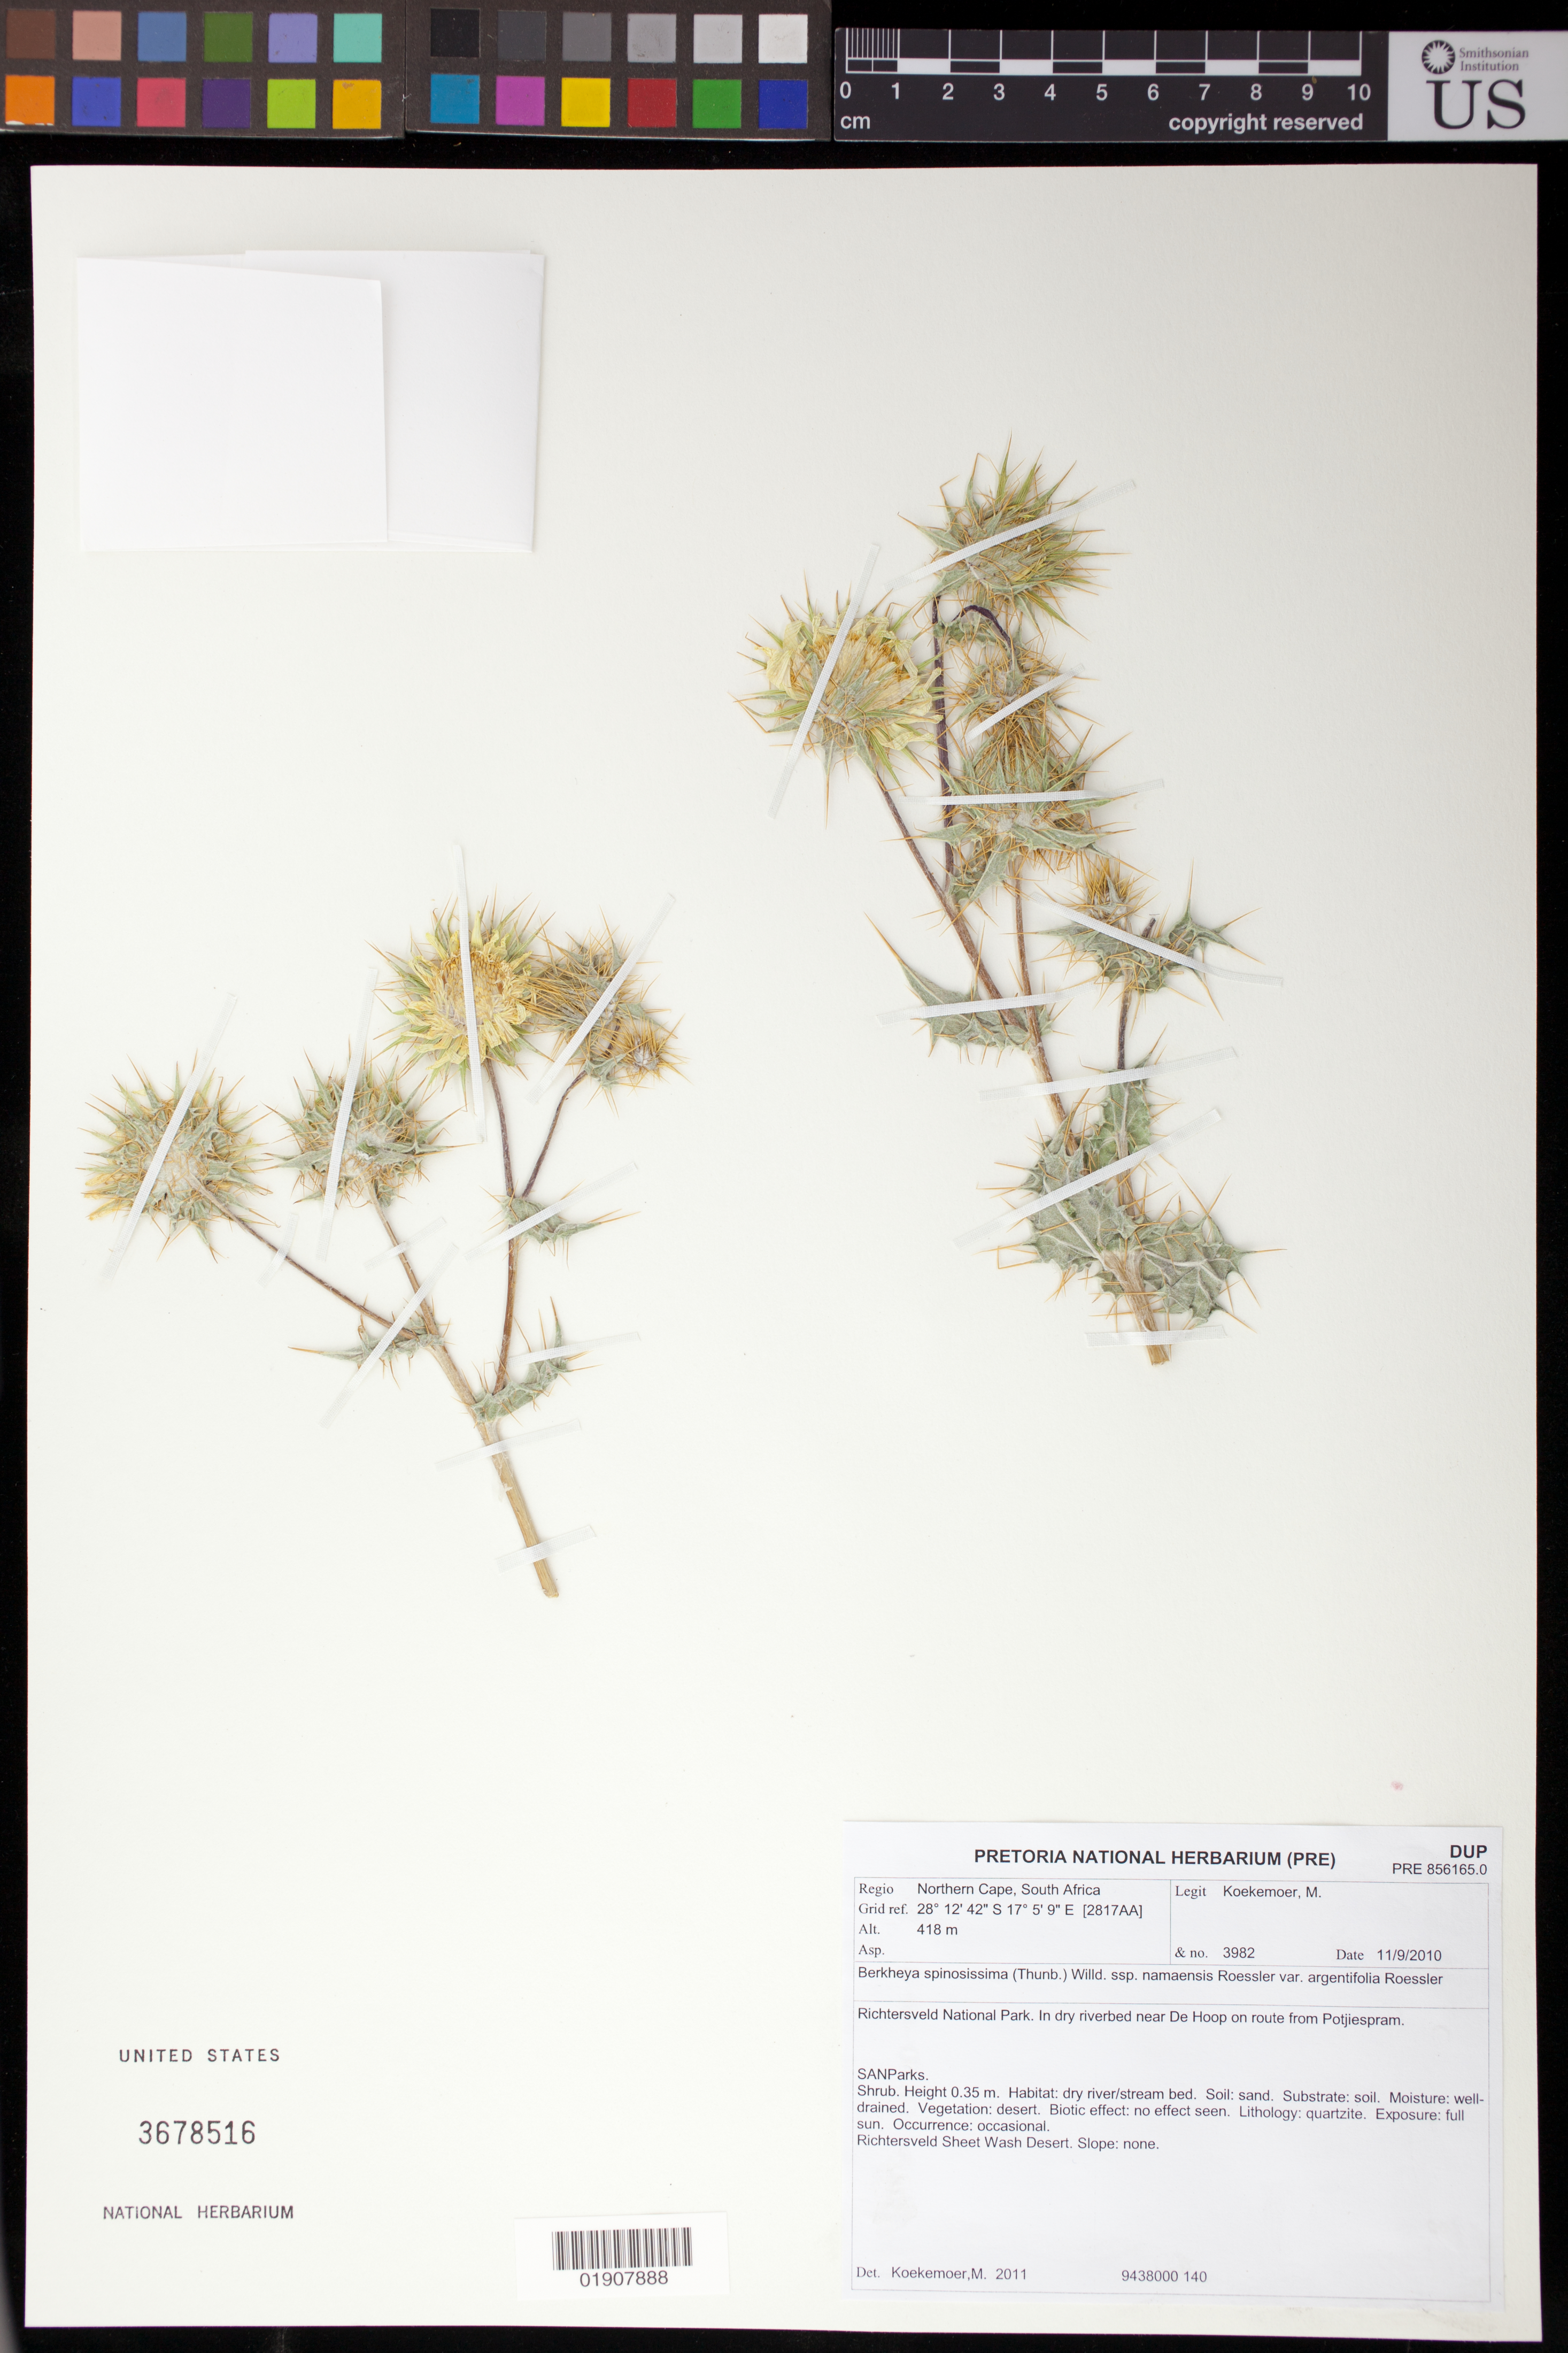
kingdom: Plantae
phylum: Tracheophyta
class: Magnoliopsida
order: Asterales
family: Asteraceae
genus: Berkheya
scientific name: Berkheya spinosissima subsp. namaenensis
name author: Roessler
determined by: Koekemoer, M.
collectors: M. Koekemoer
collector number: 3982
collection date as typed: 11/9/2010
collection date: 2010-09-11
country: South Africa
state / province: Northern Cape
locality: Richtersveld National Park. In dry riverbed near De Hoop on route from Potjiespram.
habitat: Dry river/stream bed.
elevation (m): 418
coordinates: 28 12 42 S, 17 5 9 E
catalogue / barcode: US 3678516